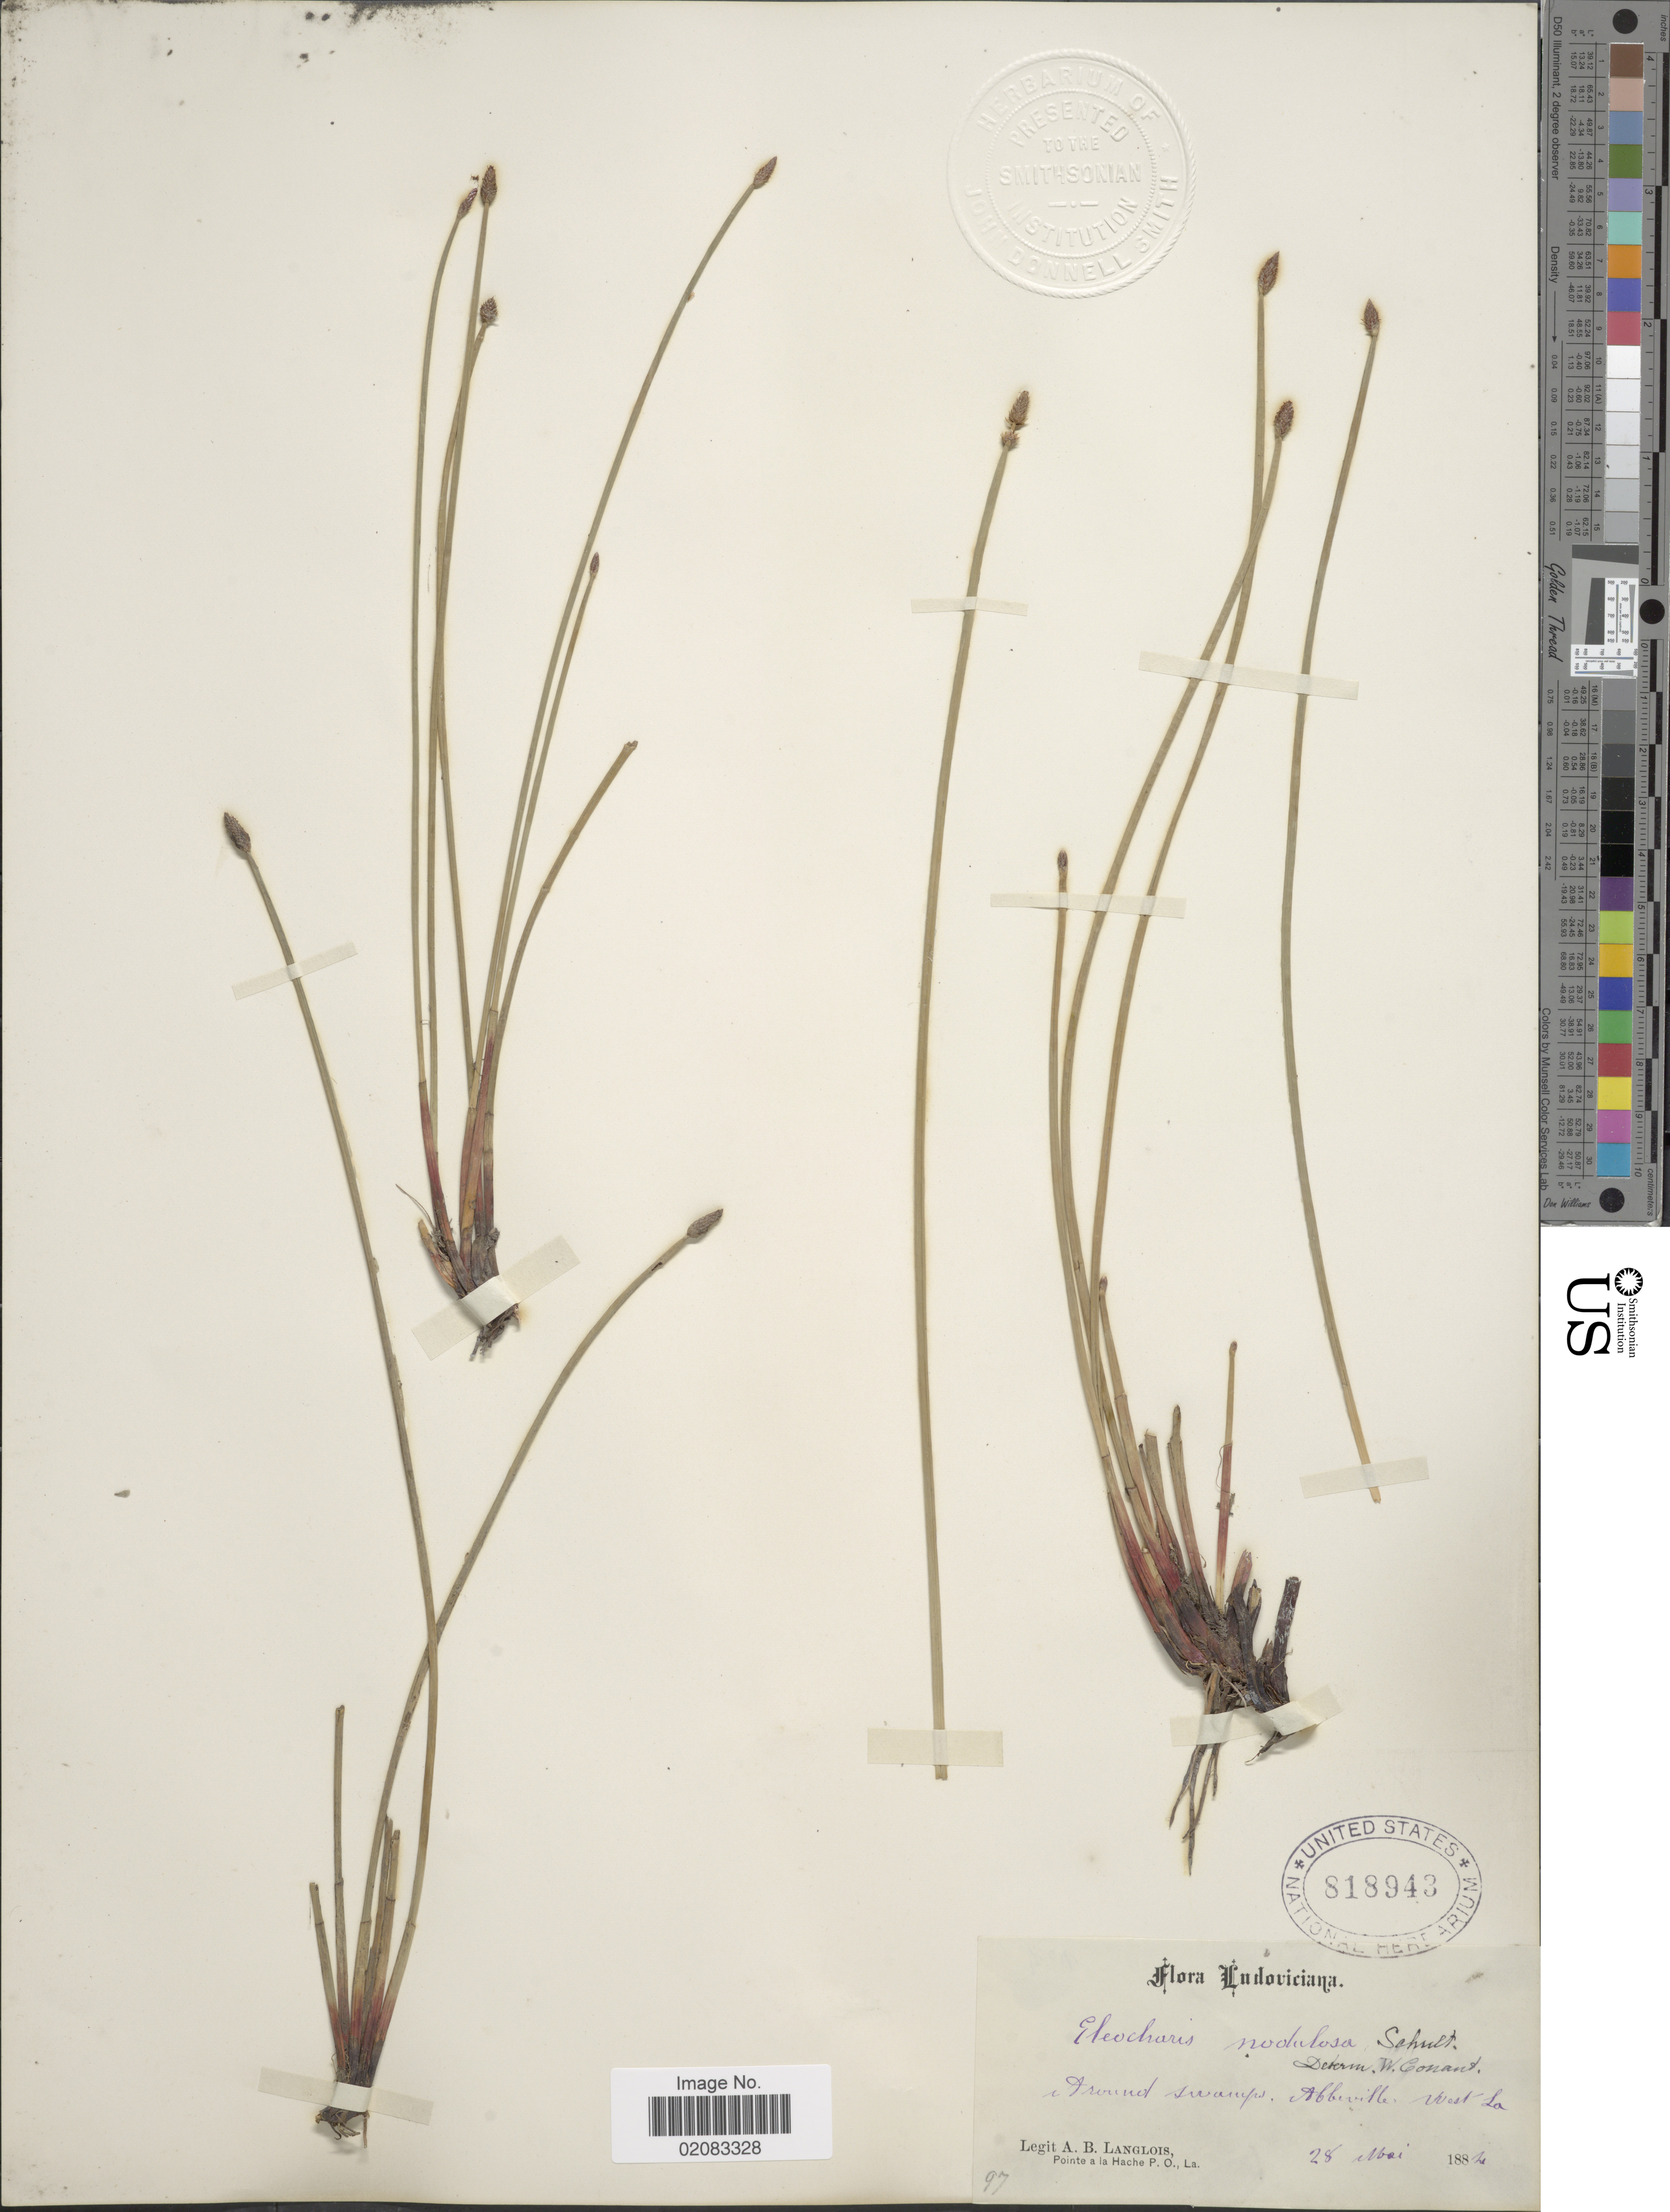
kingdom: Plantae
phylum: Tracheophyta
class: Liliopsida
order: Poales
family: Cyperaceae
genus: Eleocharis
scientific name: Eleocharis montana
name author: (Kunth) Roem. & Schult.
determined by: Strong, Mark T., (BOT), Smithsonian Institution - National Museum of Natural History (UNITED STATES)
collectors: A. Langlois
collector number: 97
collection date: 1884-05-28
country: United States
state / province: Louisiana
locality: Around swamps, Abbeville, West La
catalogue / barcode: US 818943